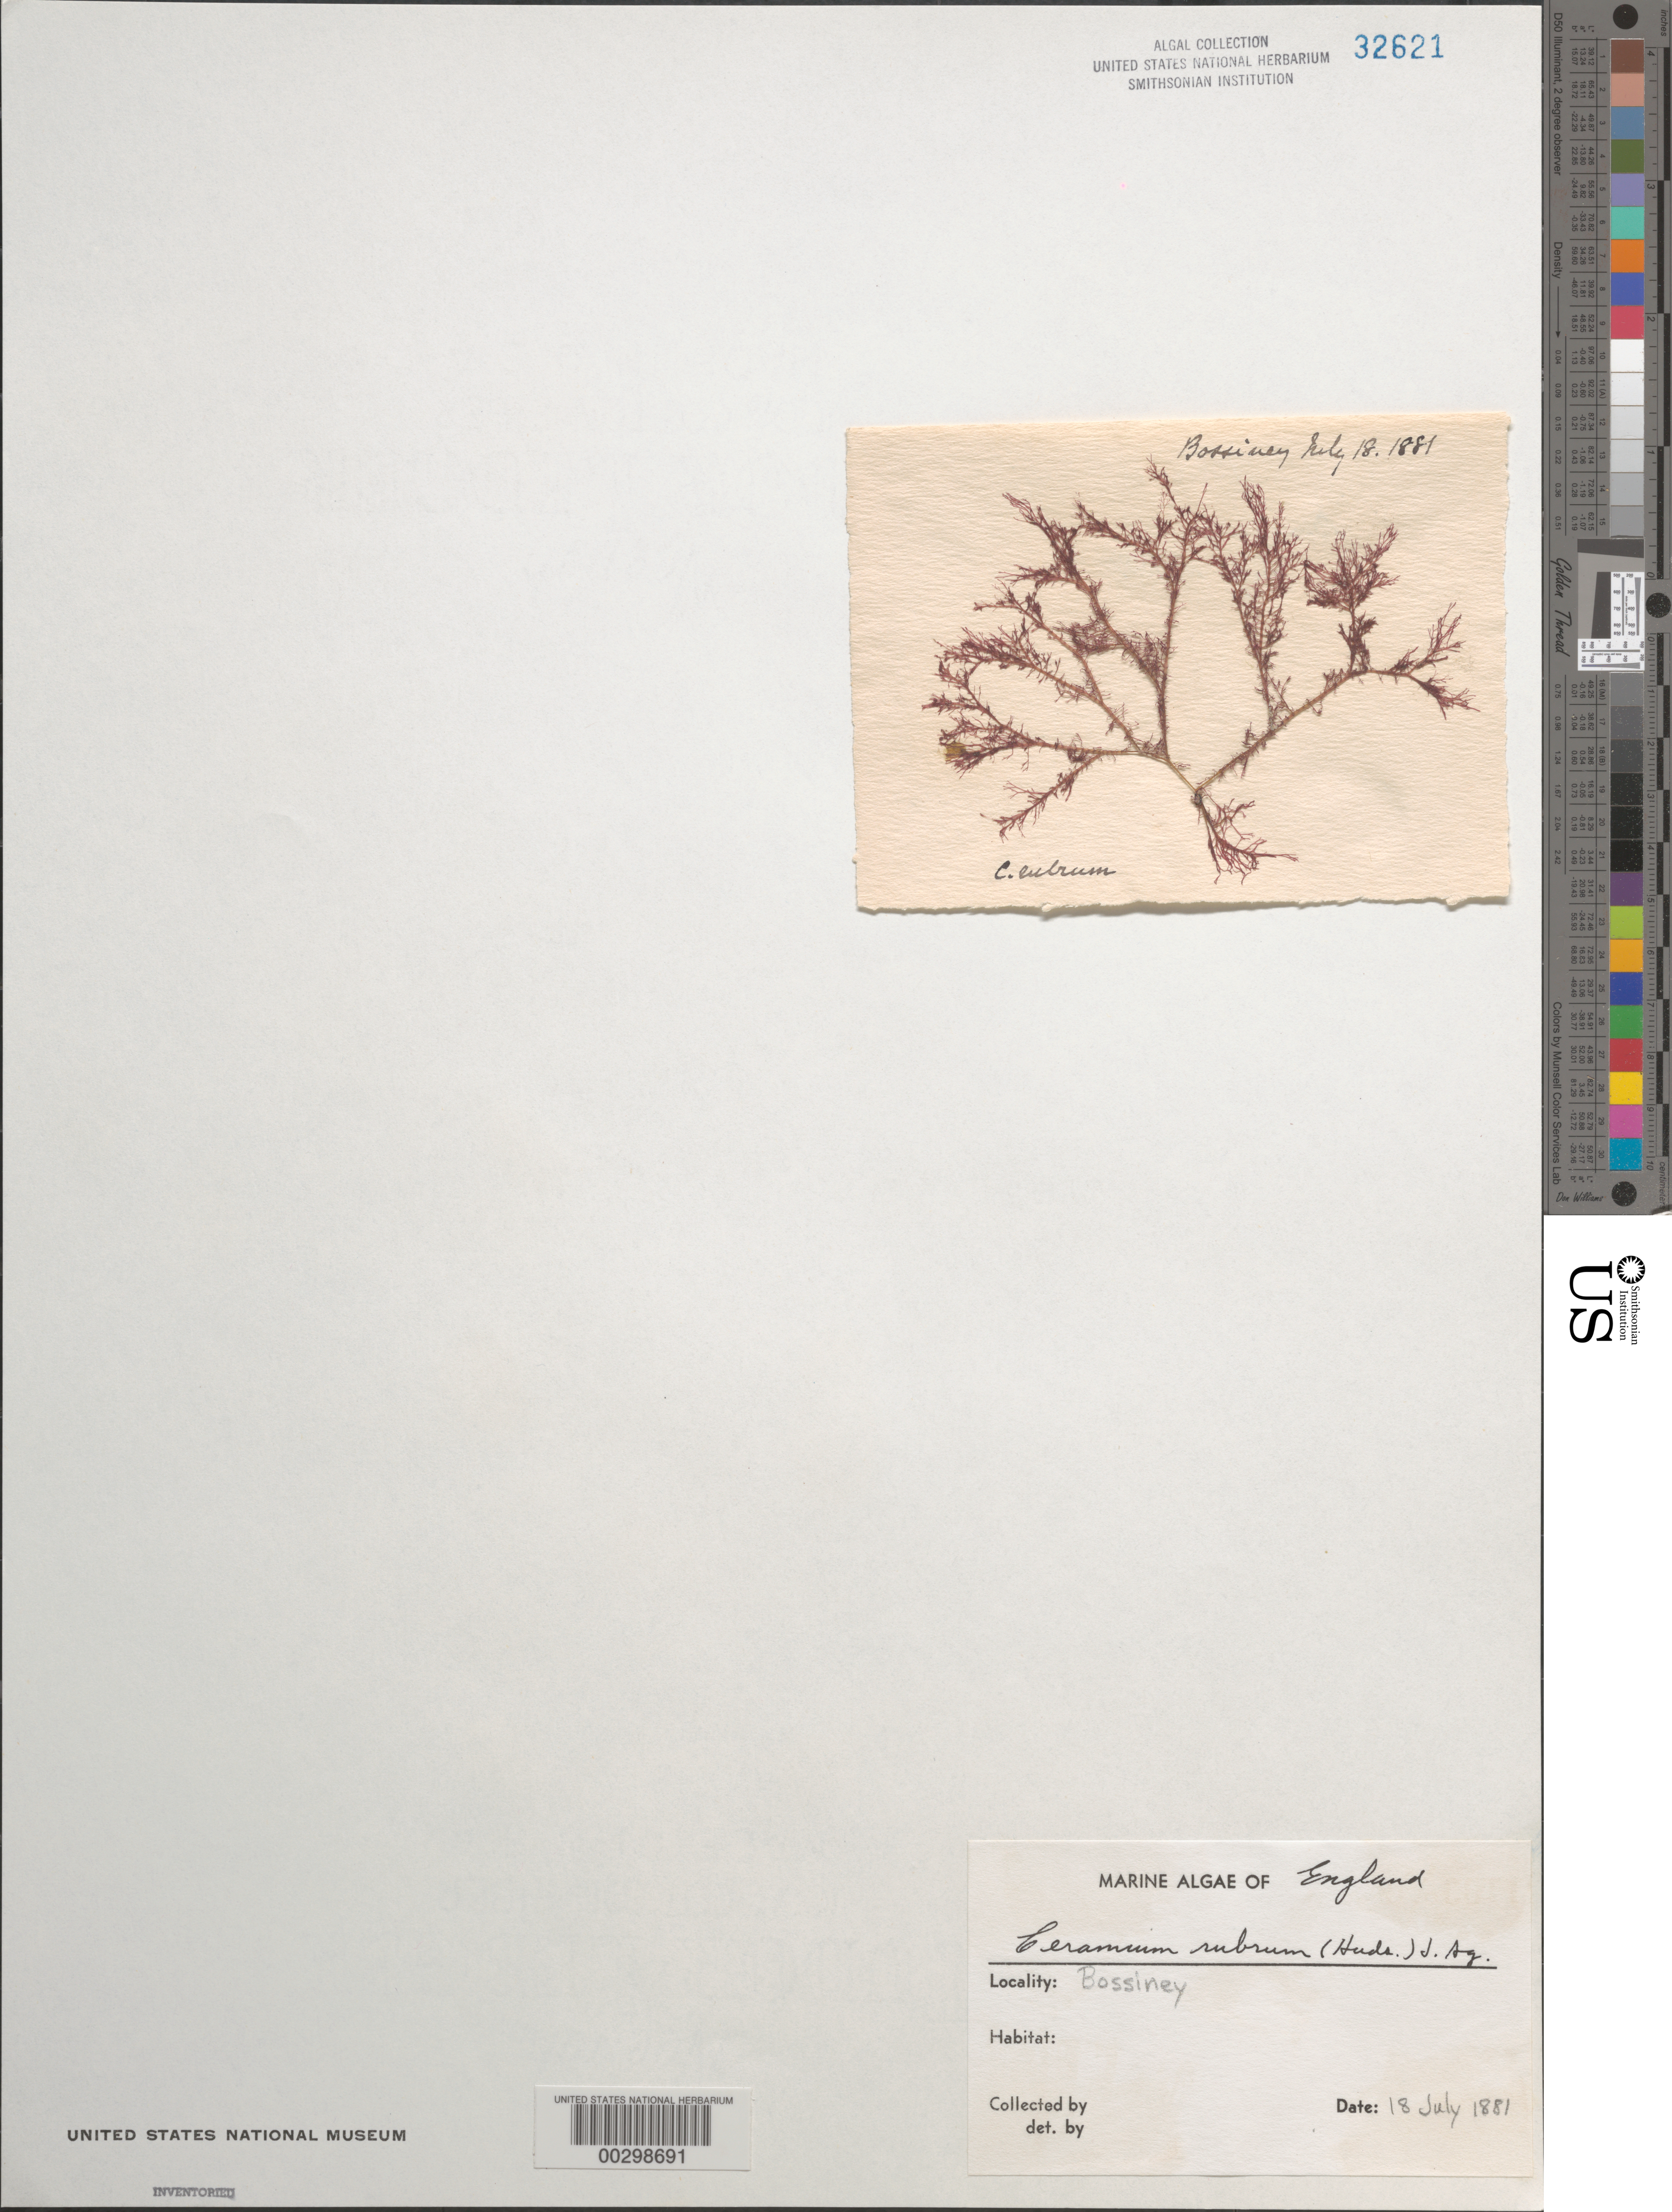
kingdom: Plantae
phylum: Rhodophyta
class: Florideophyceae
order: Ceramiales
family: Ceramiaceae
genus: Ceramium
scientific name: Ceramium rubrum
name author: C. Agardh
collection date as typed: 18 Jul 1881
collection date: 1881-07-18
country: United Kingdom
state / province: England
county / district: Cornwall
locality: Bossiney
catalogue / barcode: US 32621